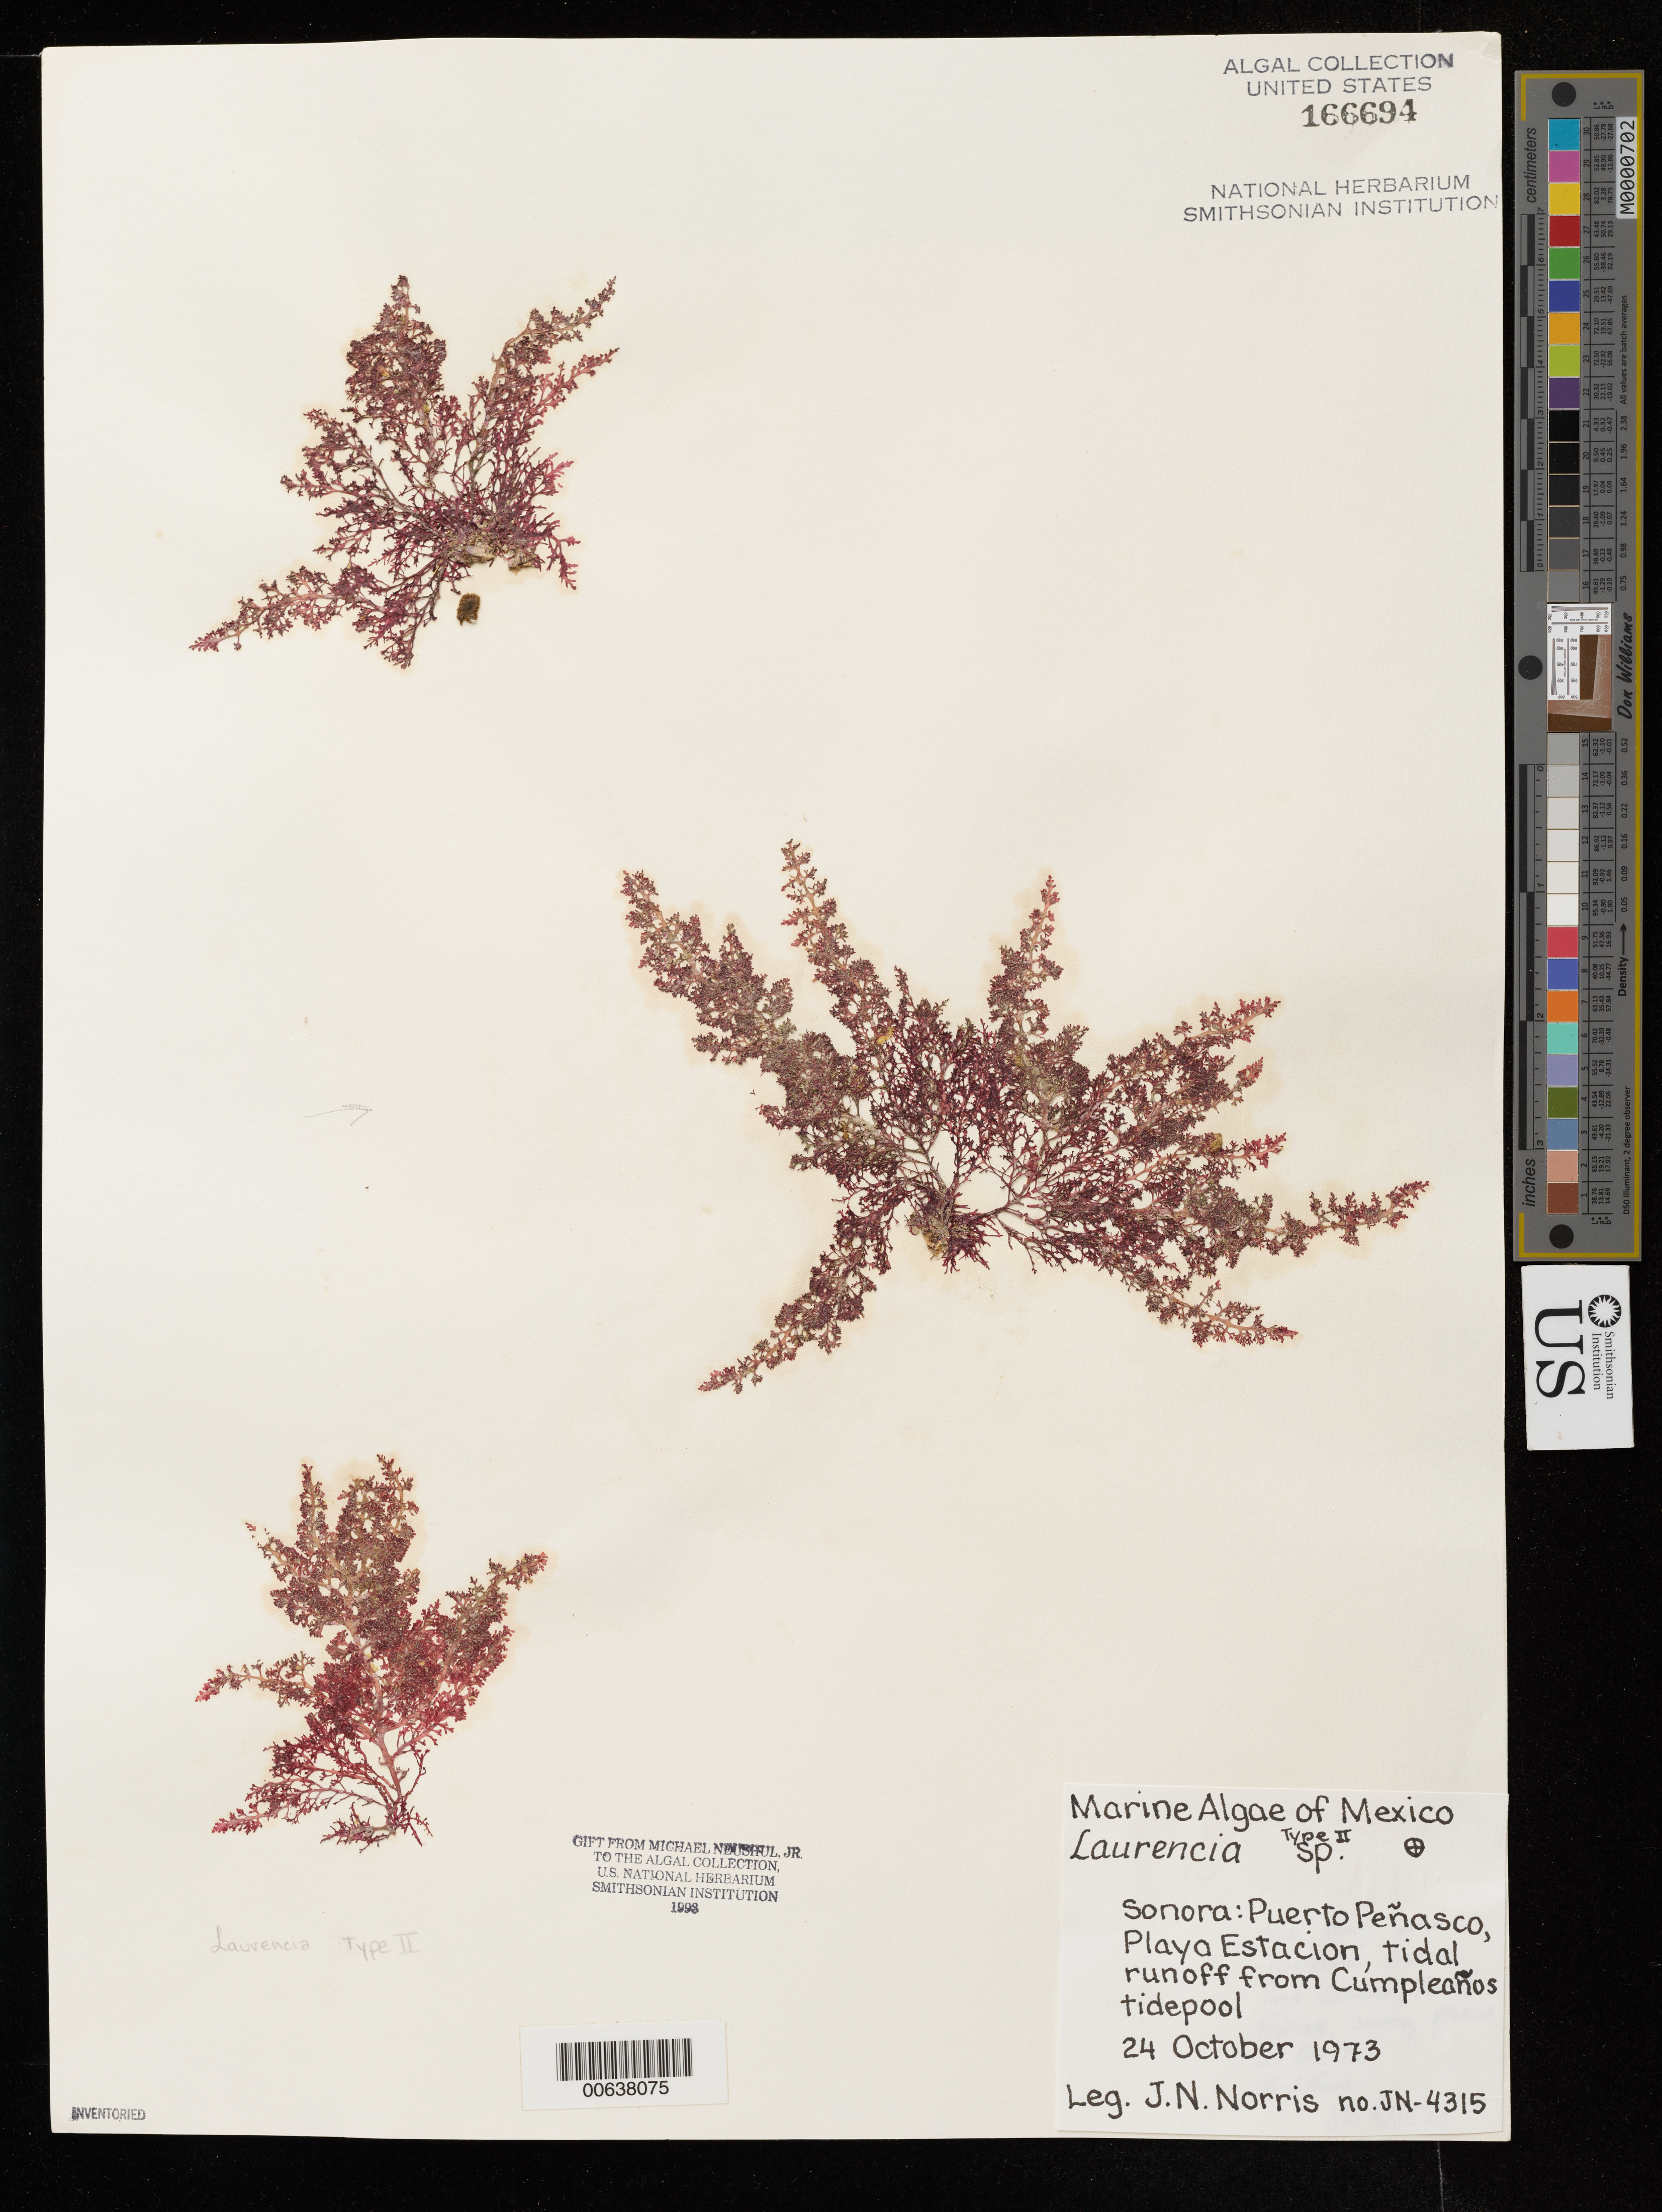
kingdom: Plantae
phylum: Rhodophyta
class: Florideophyceae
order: Ceramiales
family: Rhodomelaceae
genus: Laurencia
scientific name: Laurencia sp.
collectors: J. N. Norris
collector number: JN-4315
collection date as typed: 24 Oct 1973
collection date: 1973-10-24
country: Mexico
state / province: Sonora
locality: Playa Estacion, Puerto Penasco, Cumpleanos Tide Pool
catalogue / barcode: US 166694